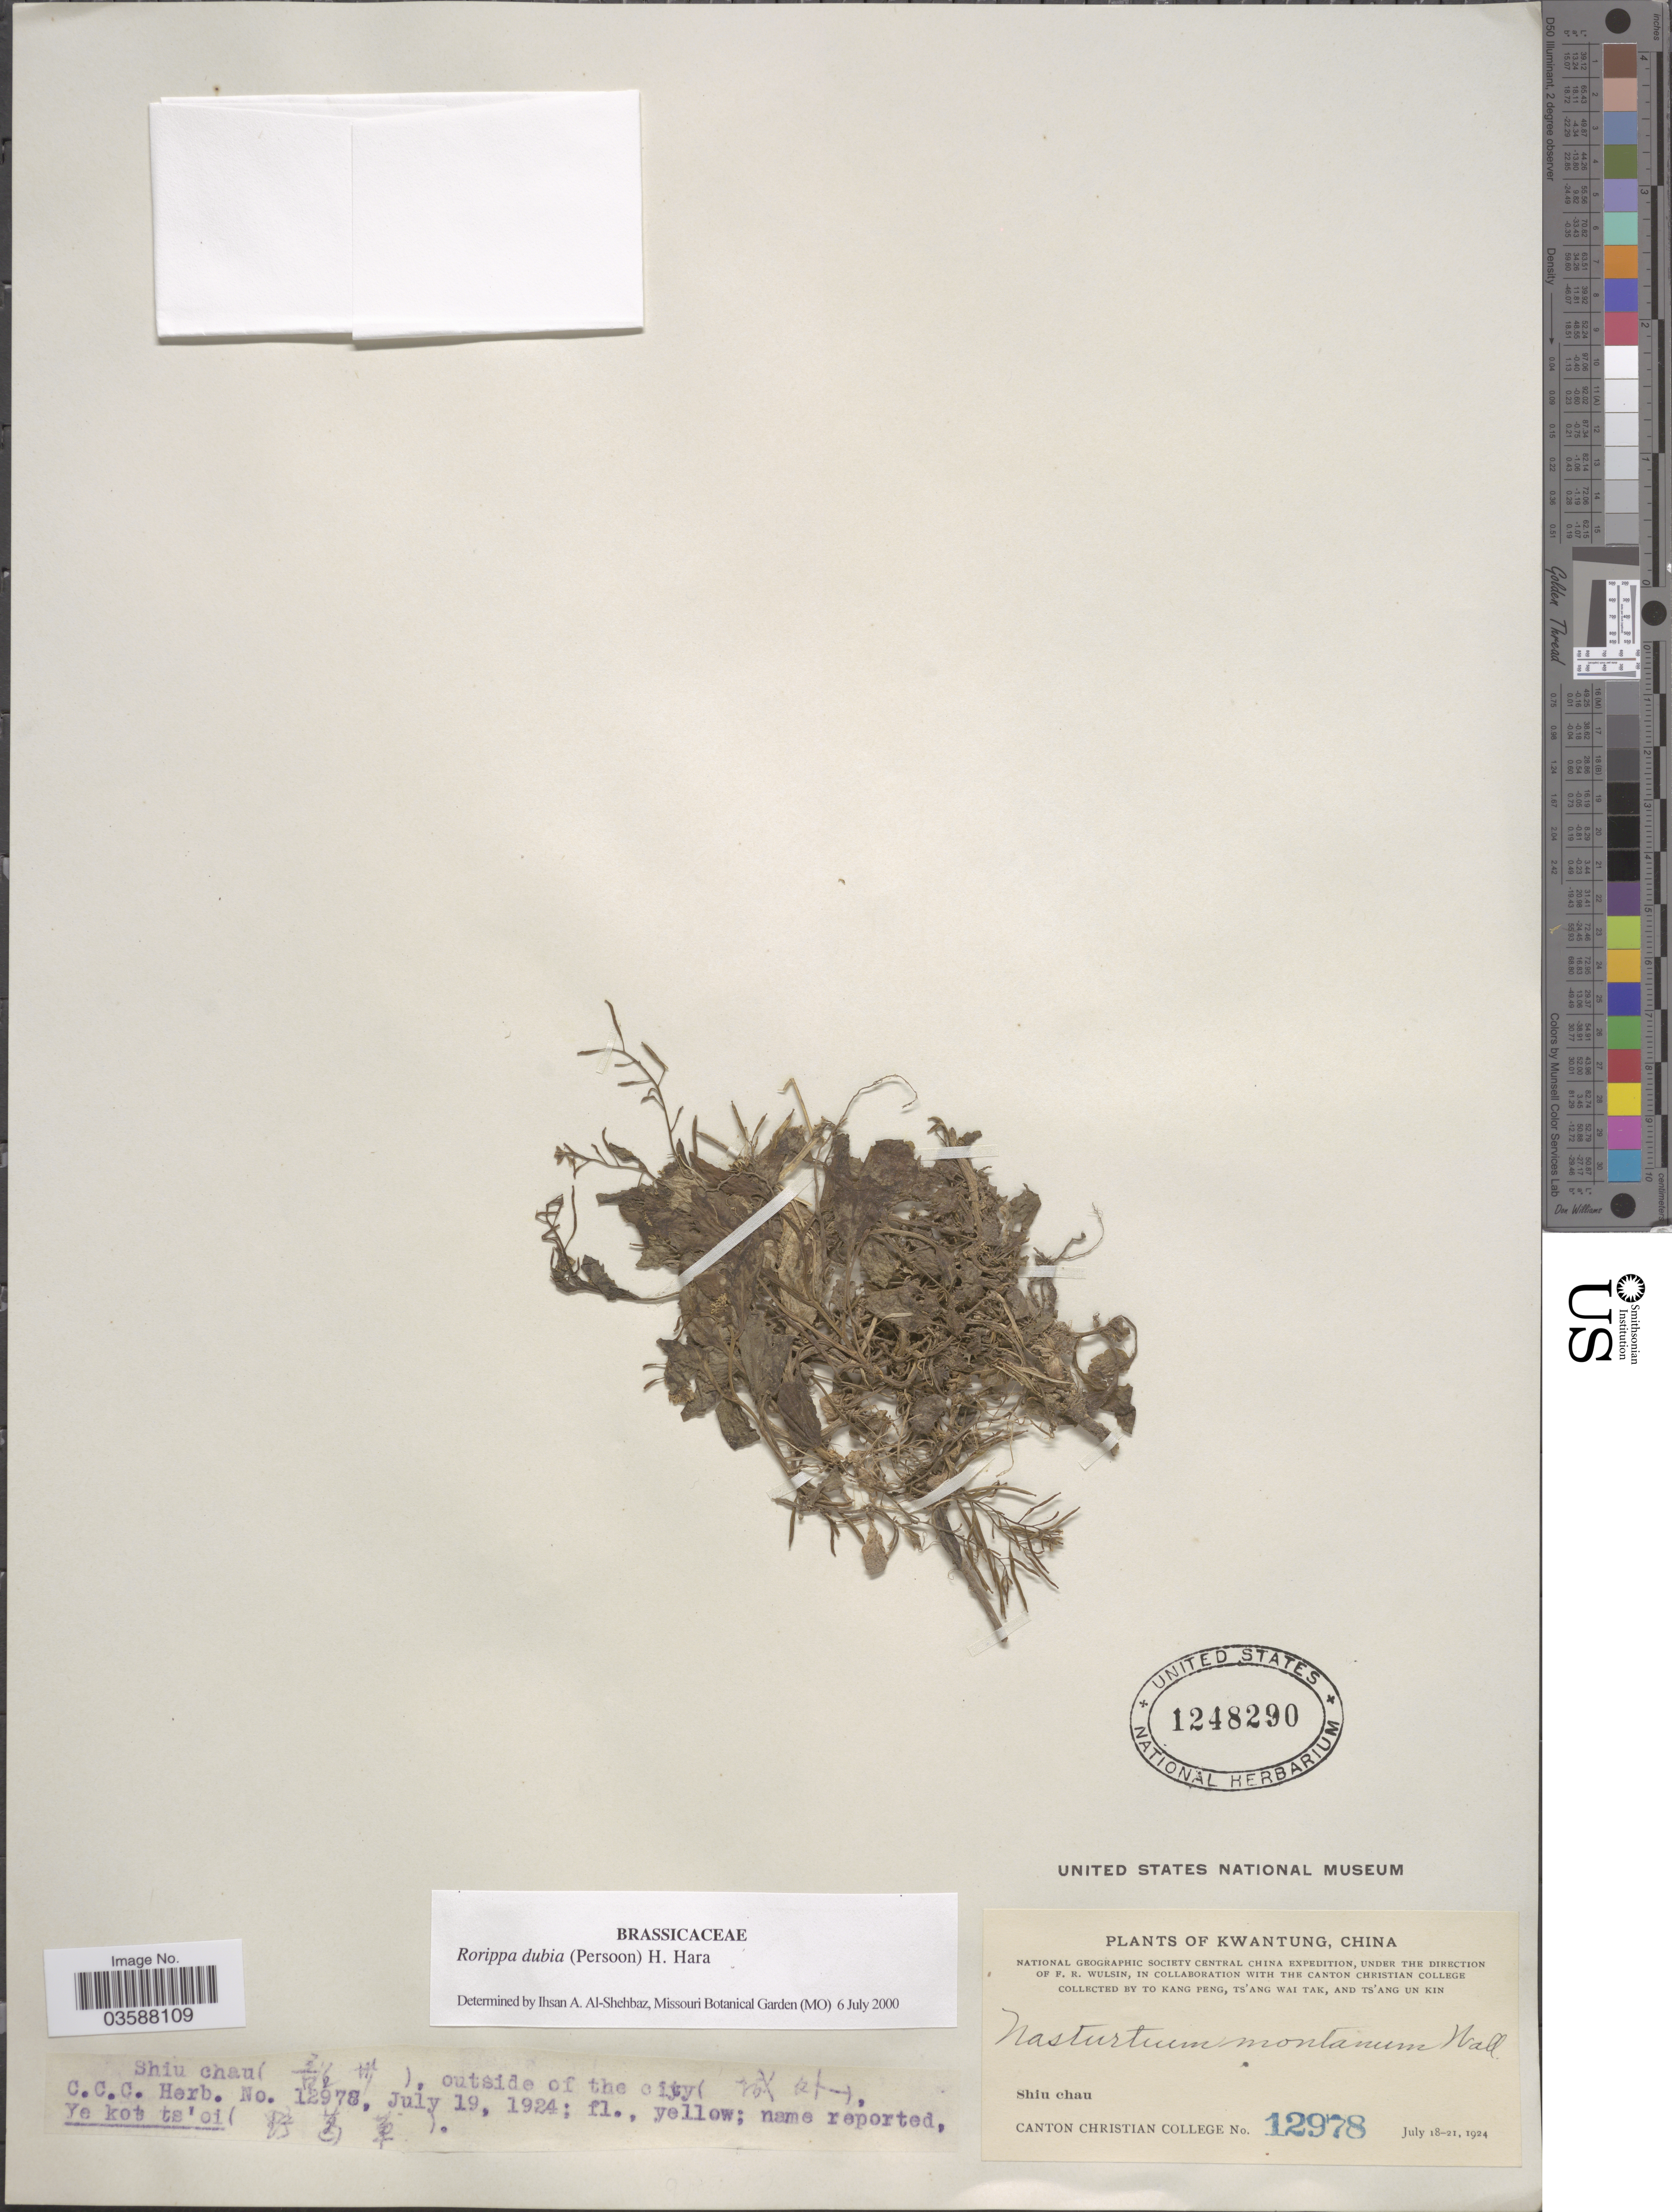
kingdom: Plantae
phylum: Tracheophyta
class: Magnoliopsida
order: Brassicales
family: Brassicaceae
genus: Rorippa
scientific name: Rorippa dubia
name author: (Pers.) H. Hara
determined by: Al-Shehbaz, I. A., (MO), Missouri Botanical Garden (UNITED STATES)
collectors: To Kang P'eng, W. T. Tsang & Ts' Ang Un Kin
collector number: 12978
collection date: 1924-07-19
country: China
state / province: Guangdong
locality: Kwantung. Shiu chau. (X), outside of the city (X).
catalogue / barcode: US 1248290